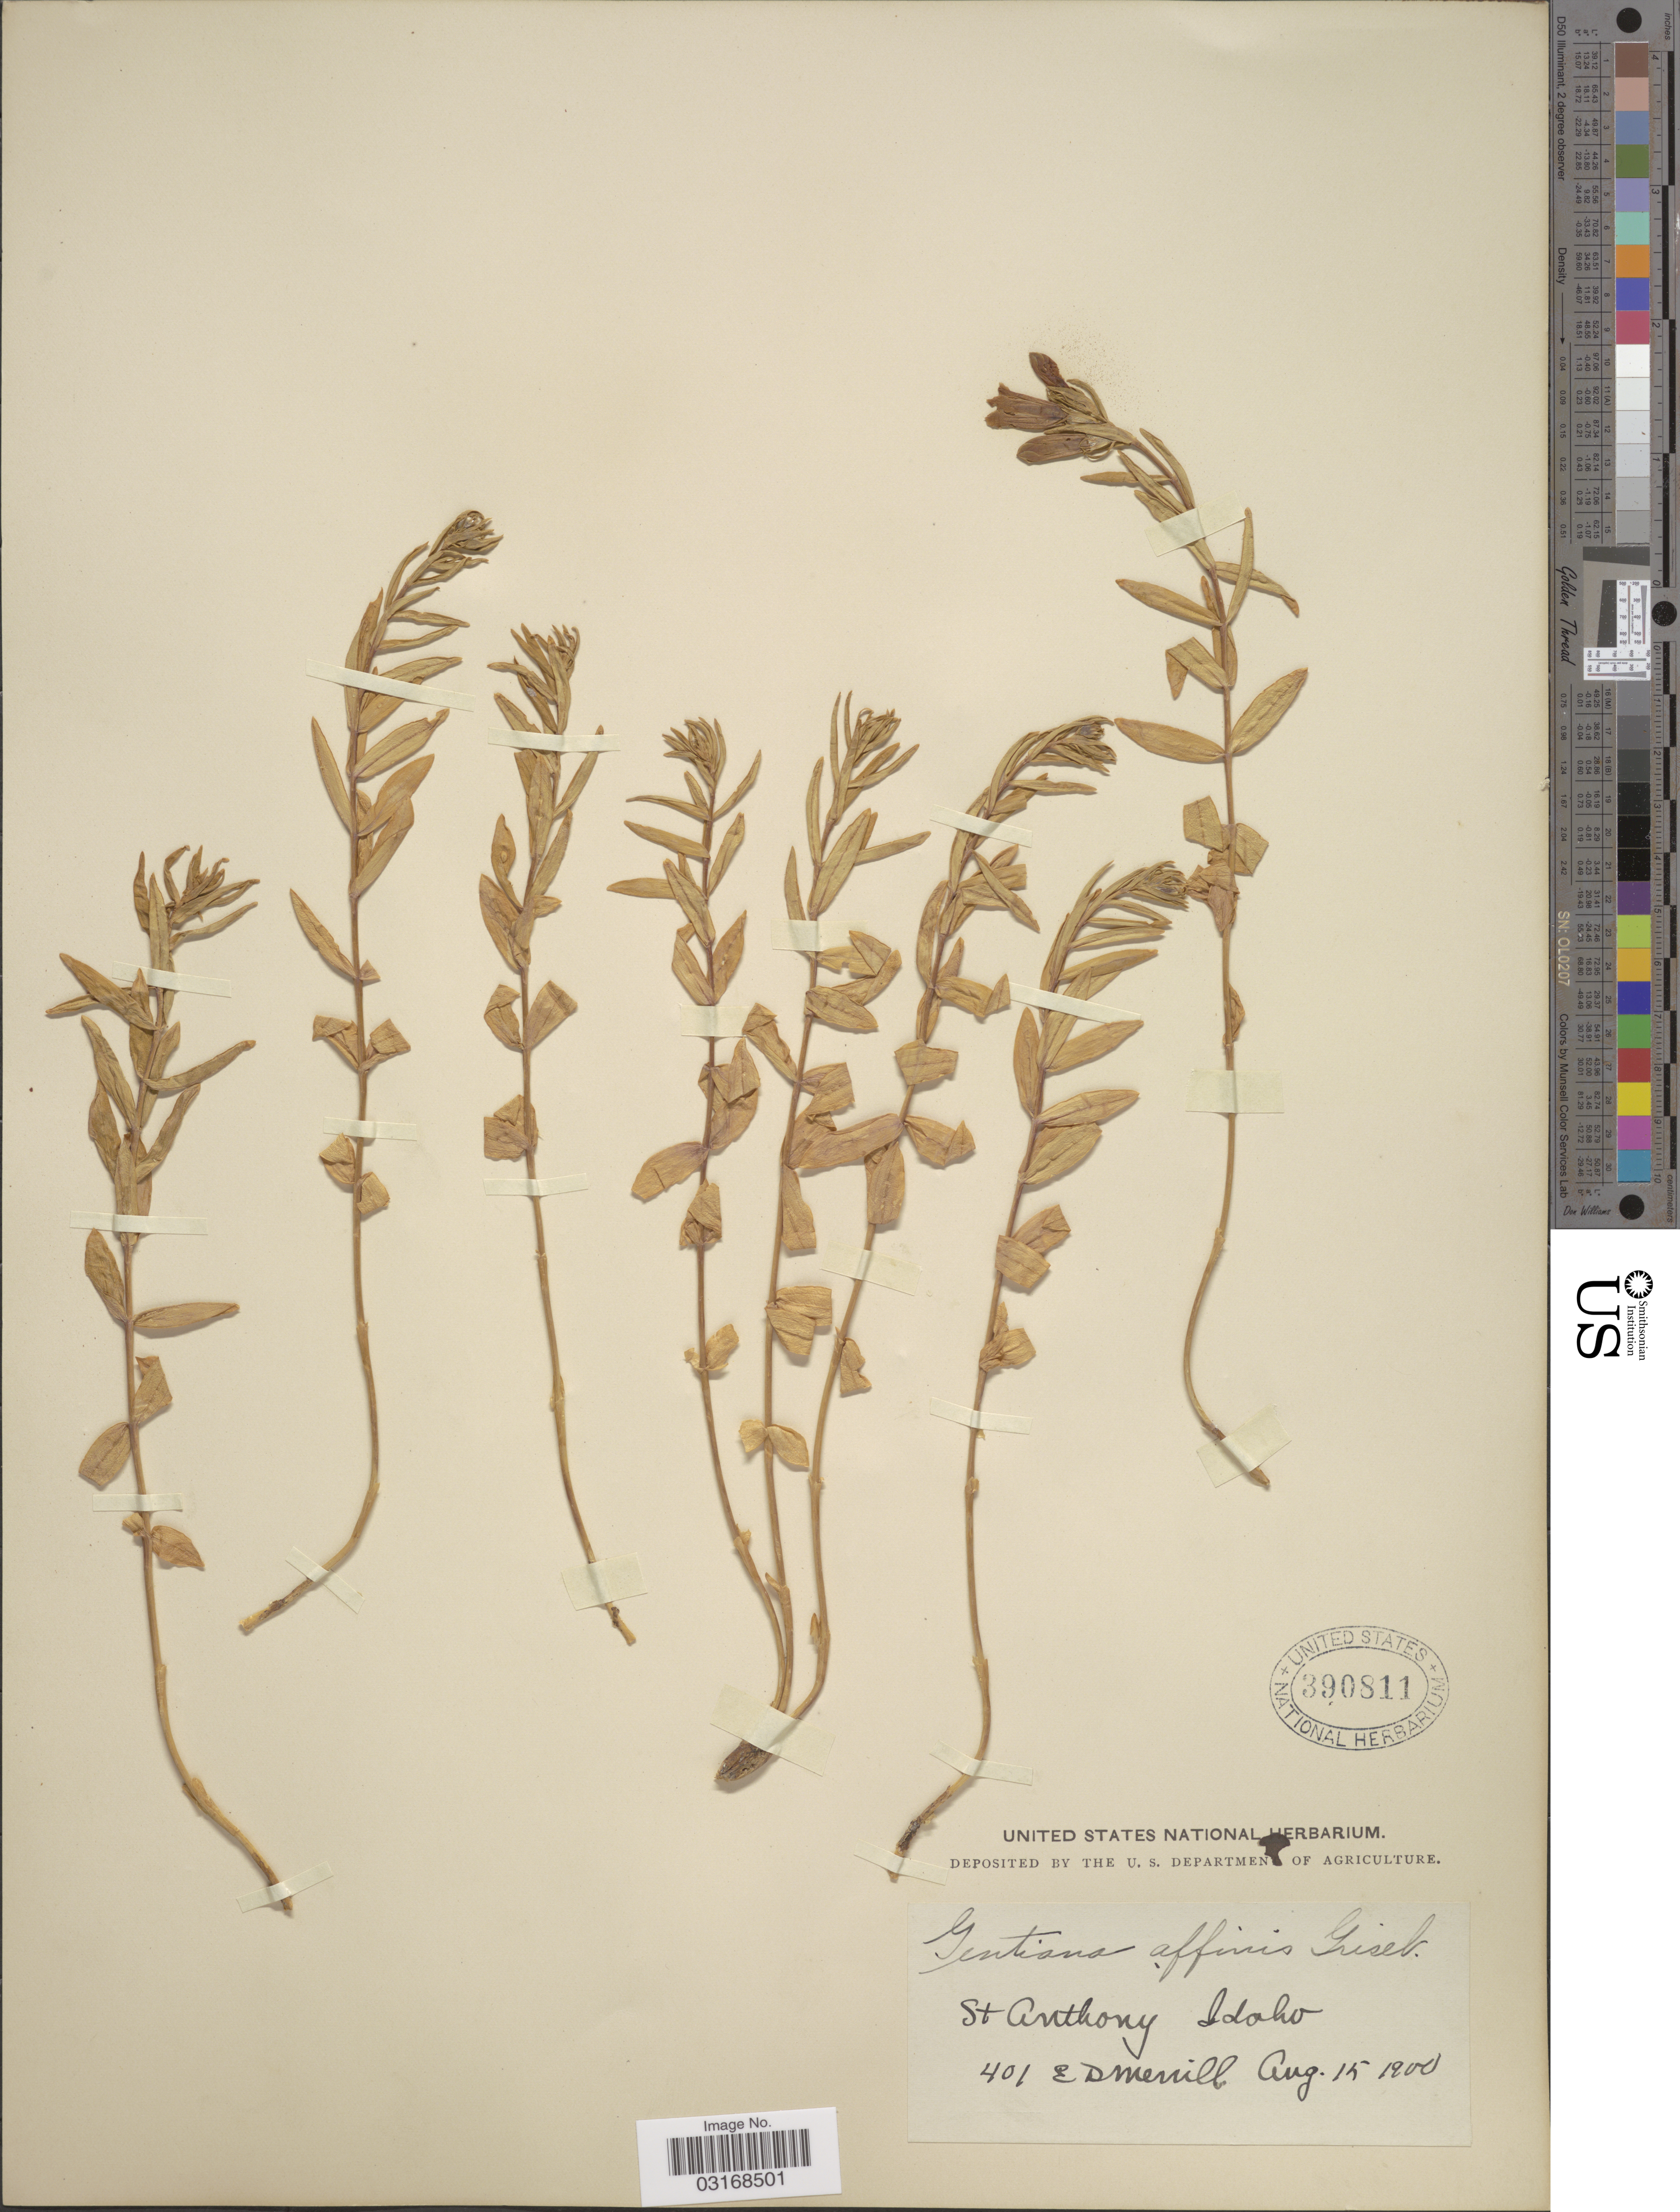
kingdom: Plantae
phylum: Tracheophyta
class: Magnoliopsida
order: Gentianales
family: Gentianaceae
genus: Gentiana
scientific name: Gentiana affinis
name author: Griseb.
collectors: E. D. Merrill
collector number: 401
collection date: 1900-08-15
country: United States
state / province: Idaho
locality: St Anthony.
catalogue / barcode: US 390811